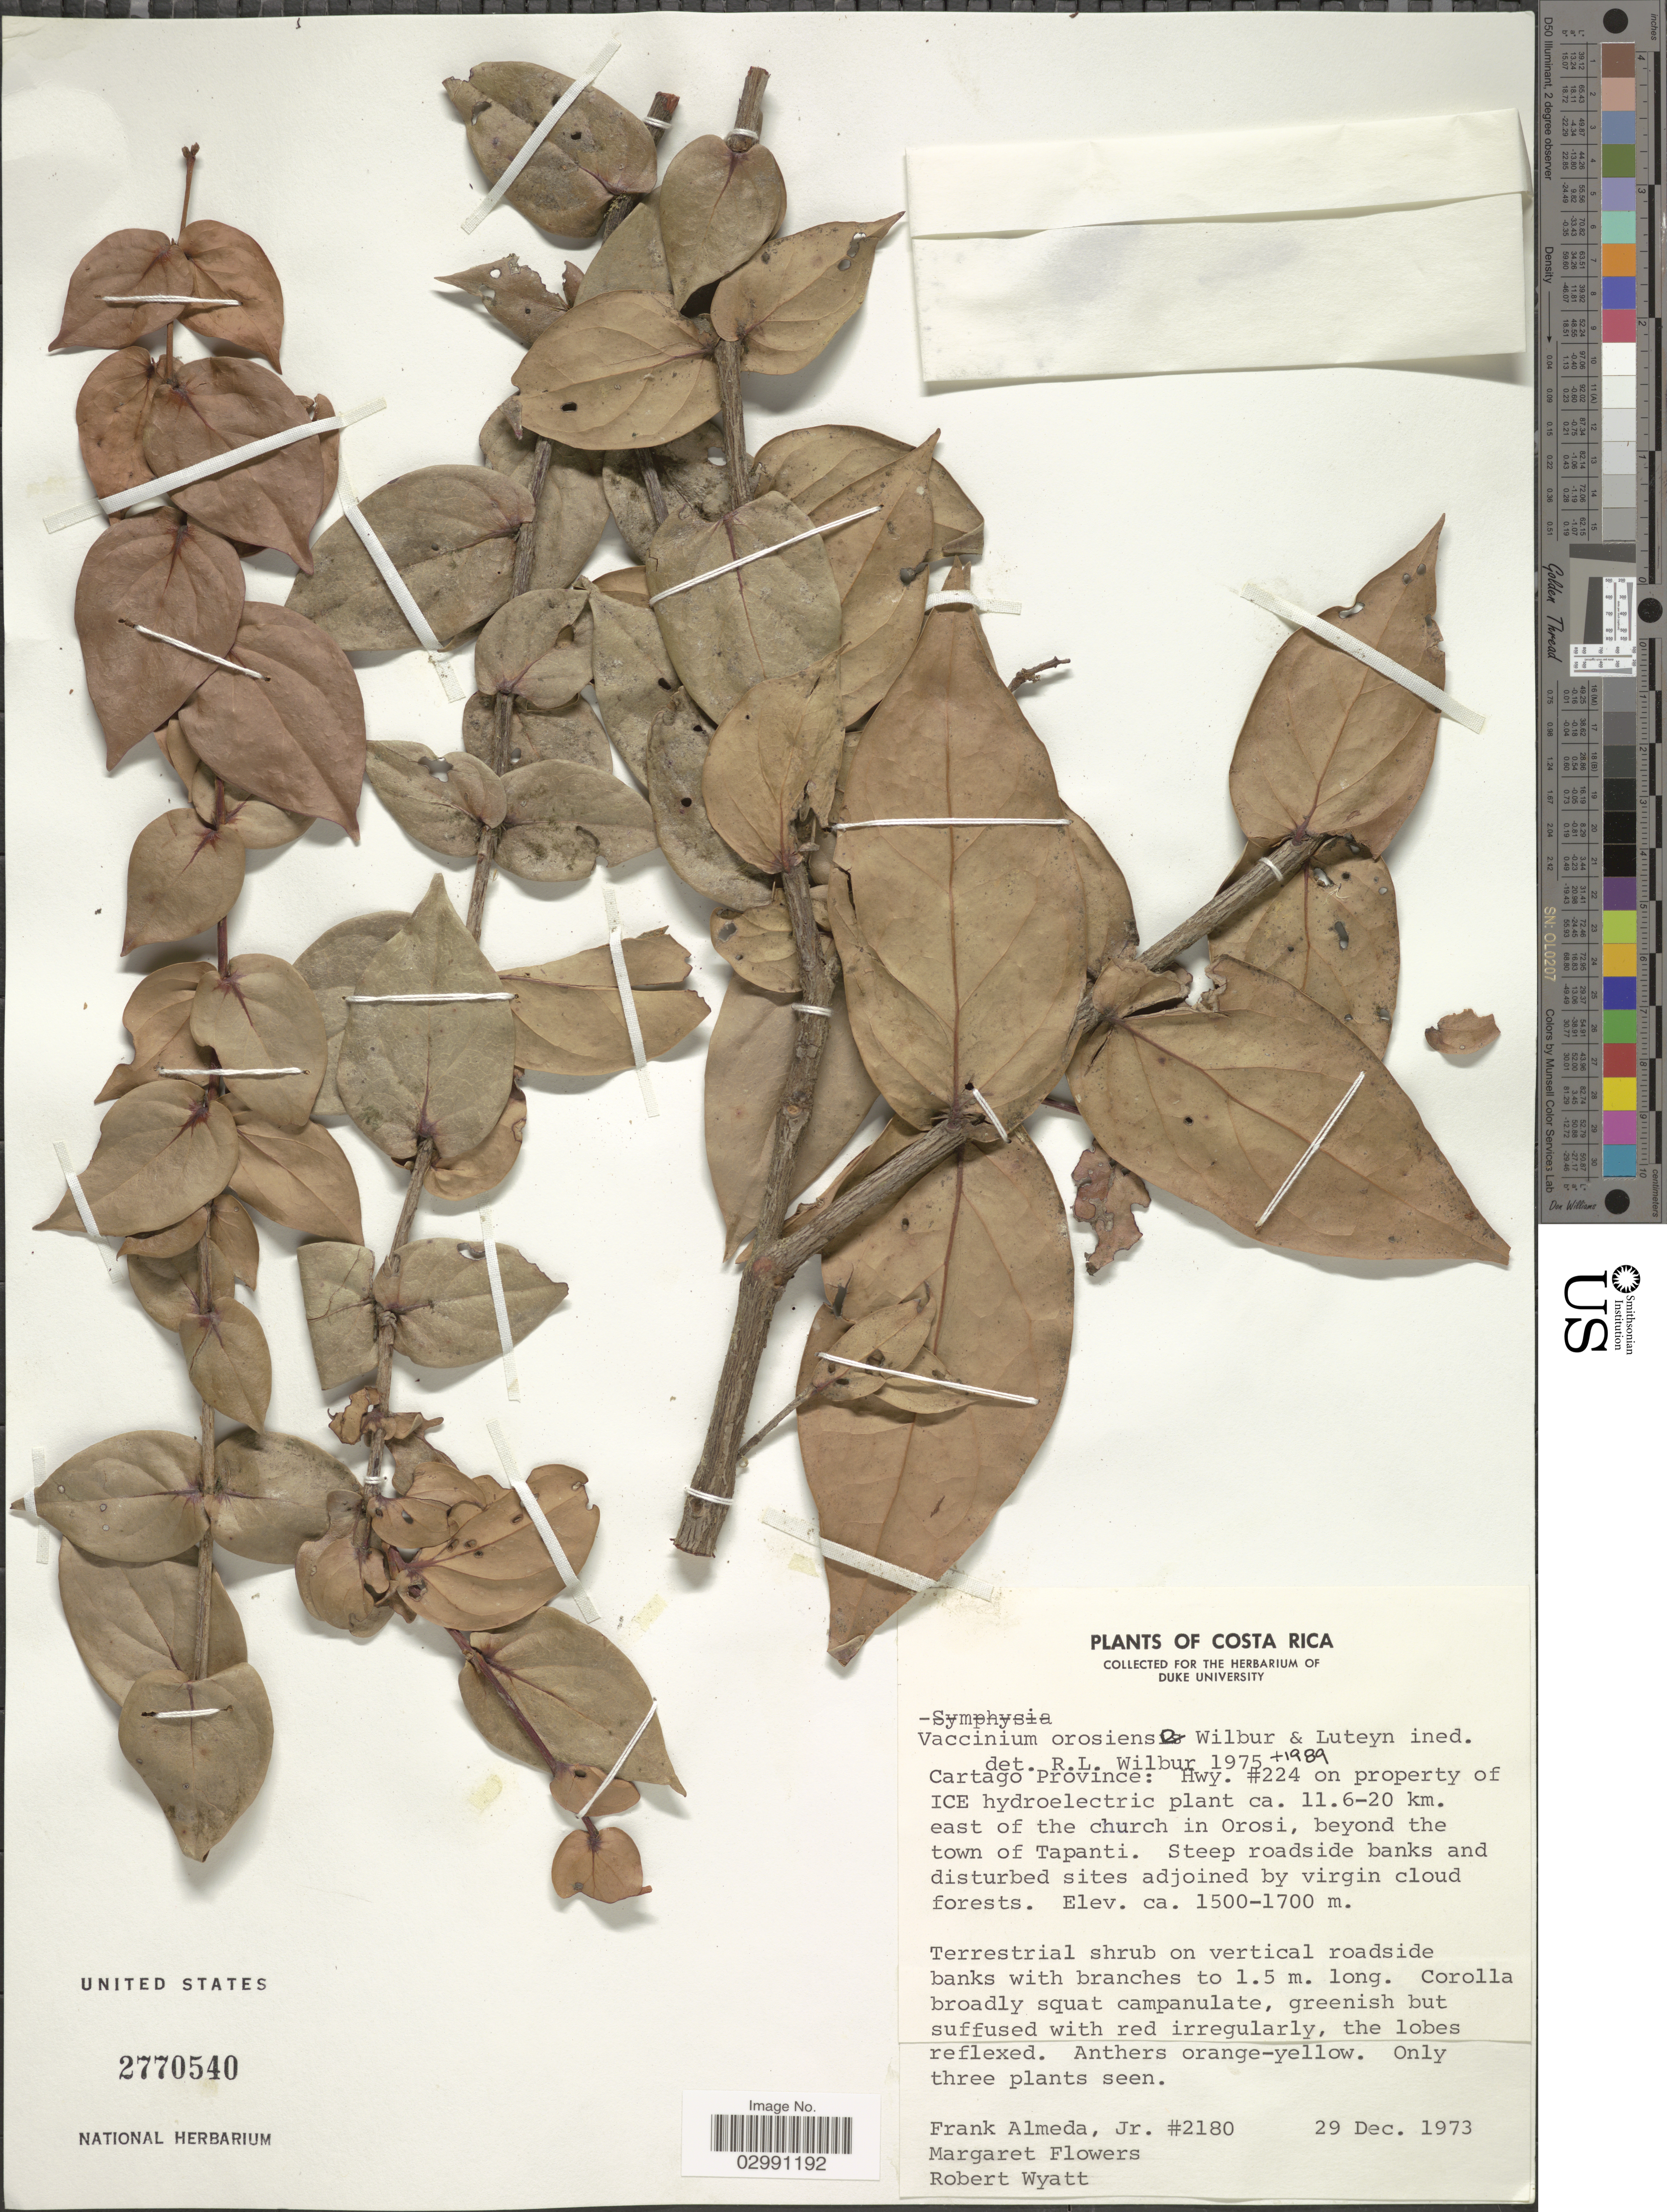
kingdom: Plantae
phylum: Tracheophyta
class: Magnoliopsida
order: Ericales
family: Ericaceae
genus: Vaccinium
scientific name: Vaccinium orosiense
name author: Wilbur & Luteyn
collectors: F. Almeda, M. Flowers & R. Wyatt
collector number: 2180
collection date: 1973-12-29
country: Costa Rica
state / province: Cartago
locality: Hwy. #224 on property of ICE hydroelectric plant ca. 11.6-20 km. east of the church in Orosi, beyond the town of Tapanti.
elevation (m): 1500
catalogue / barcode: US 2770540